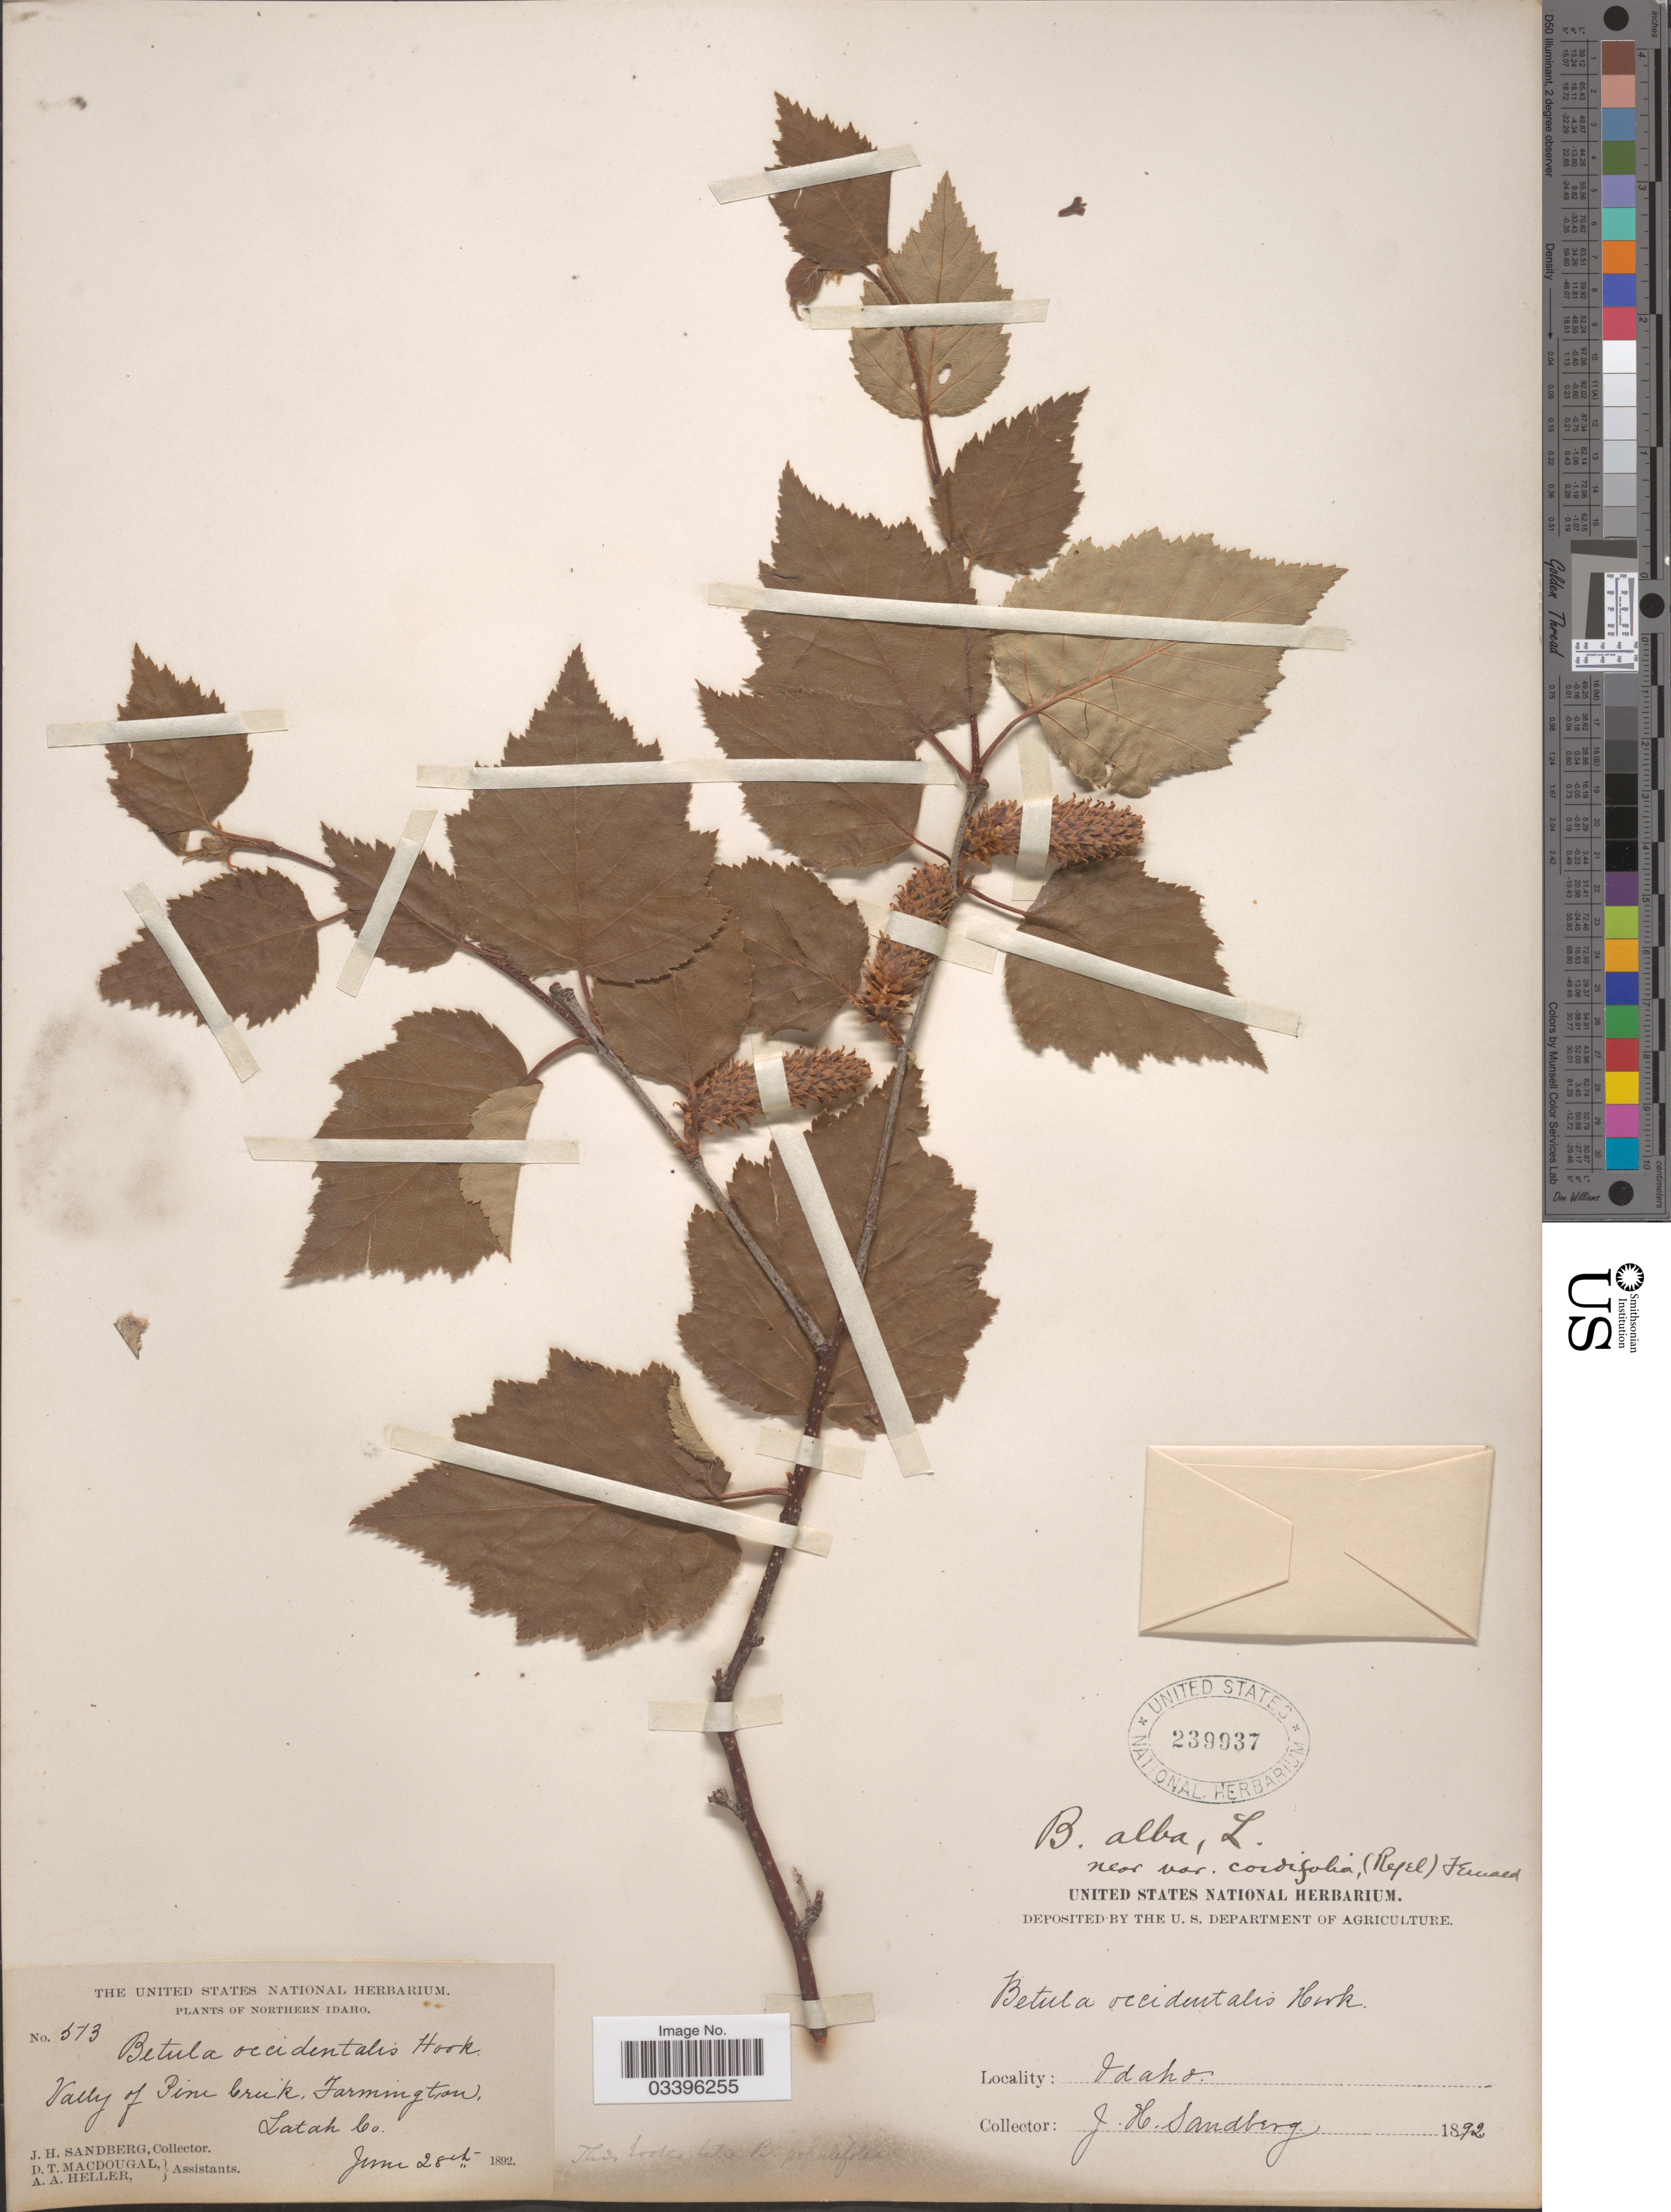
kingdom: Plantae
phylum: Tracheophyta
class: Magnoliopsida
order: Fagales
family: Betulaceae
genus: Betula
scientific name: Betula occidentalis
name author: Hook.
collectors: J. H. Sandberg, D. T. MacDougal & A. A. Heller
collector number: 573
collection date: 1892-06-28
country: United States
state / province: Idaho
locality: Valley of Pine Creek, Farmington, Latah Co. Northern Idaho.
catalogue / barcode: US 239937